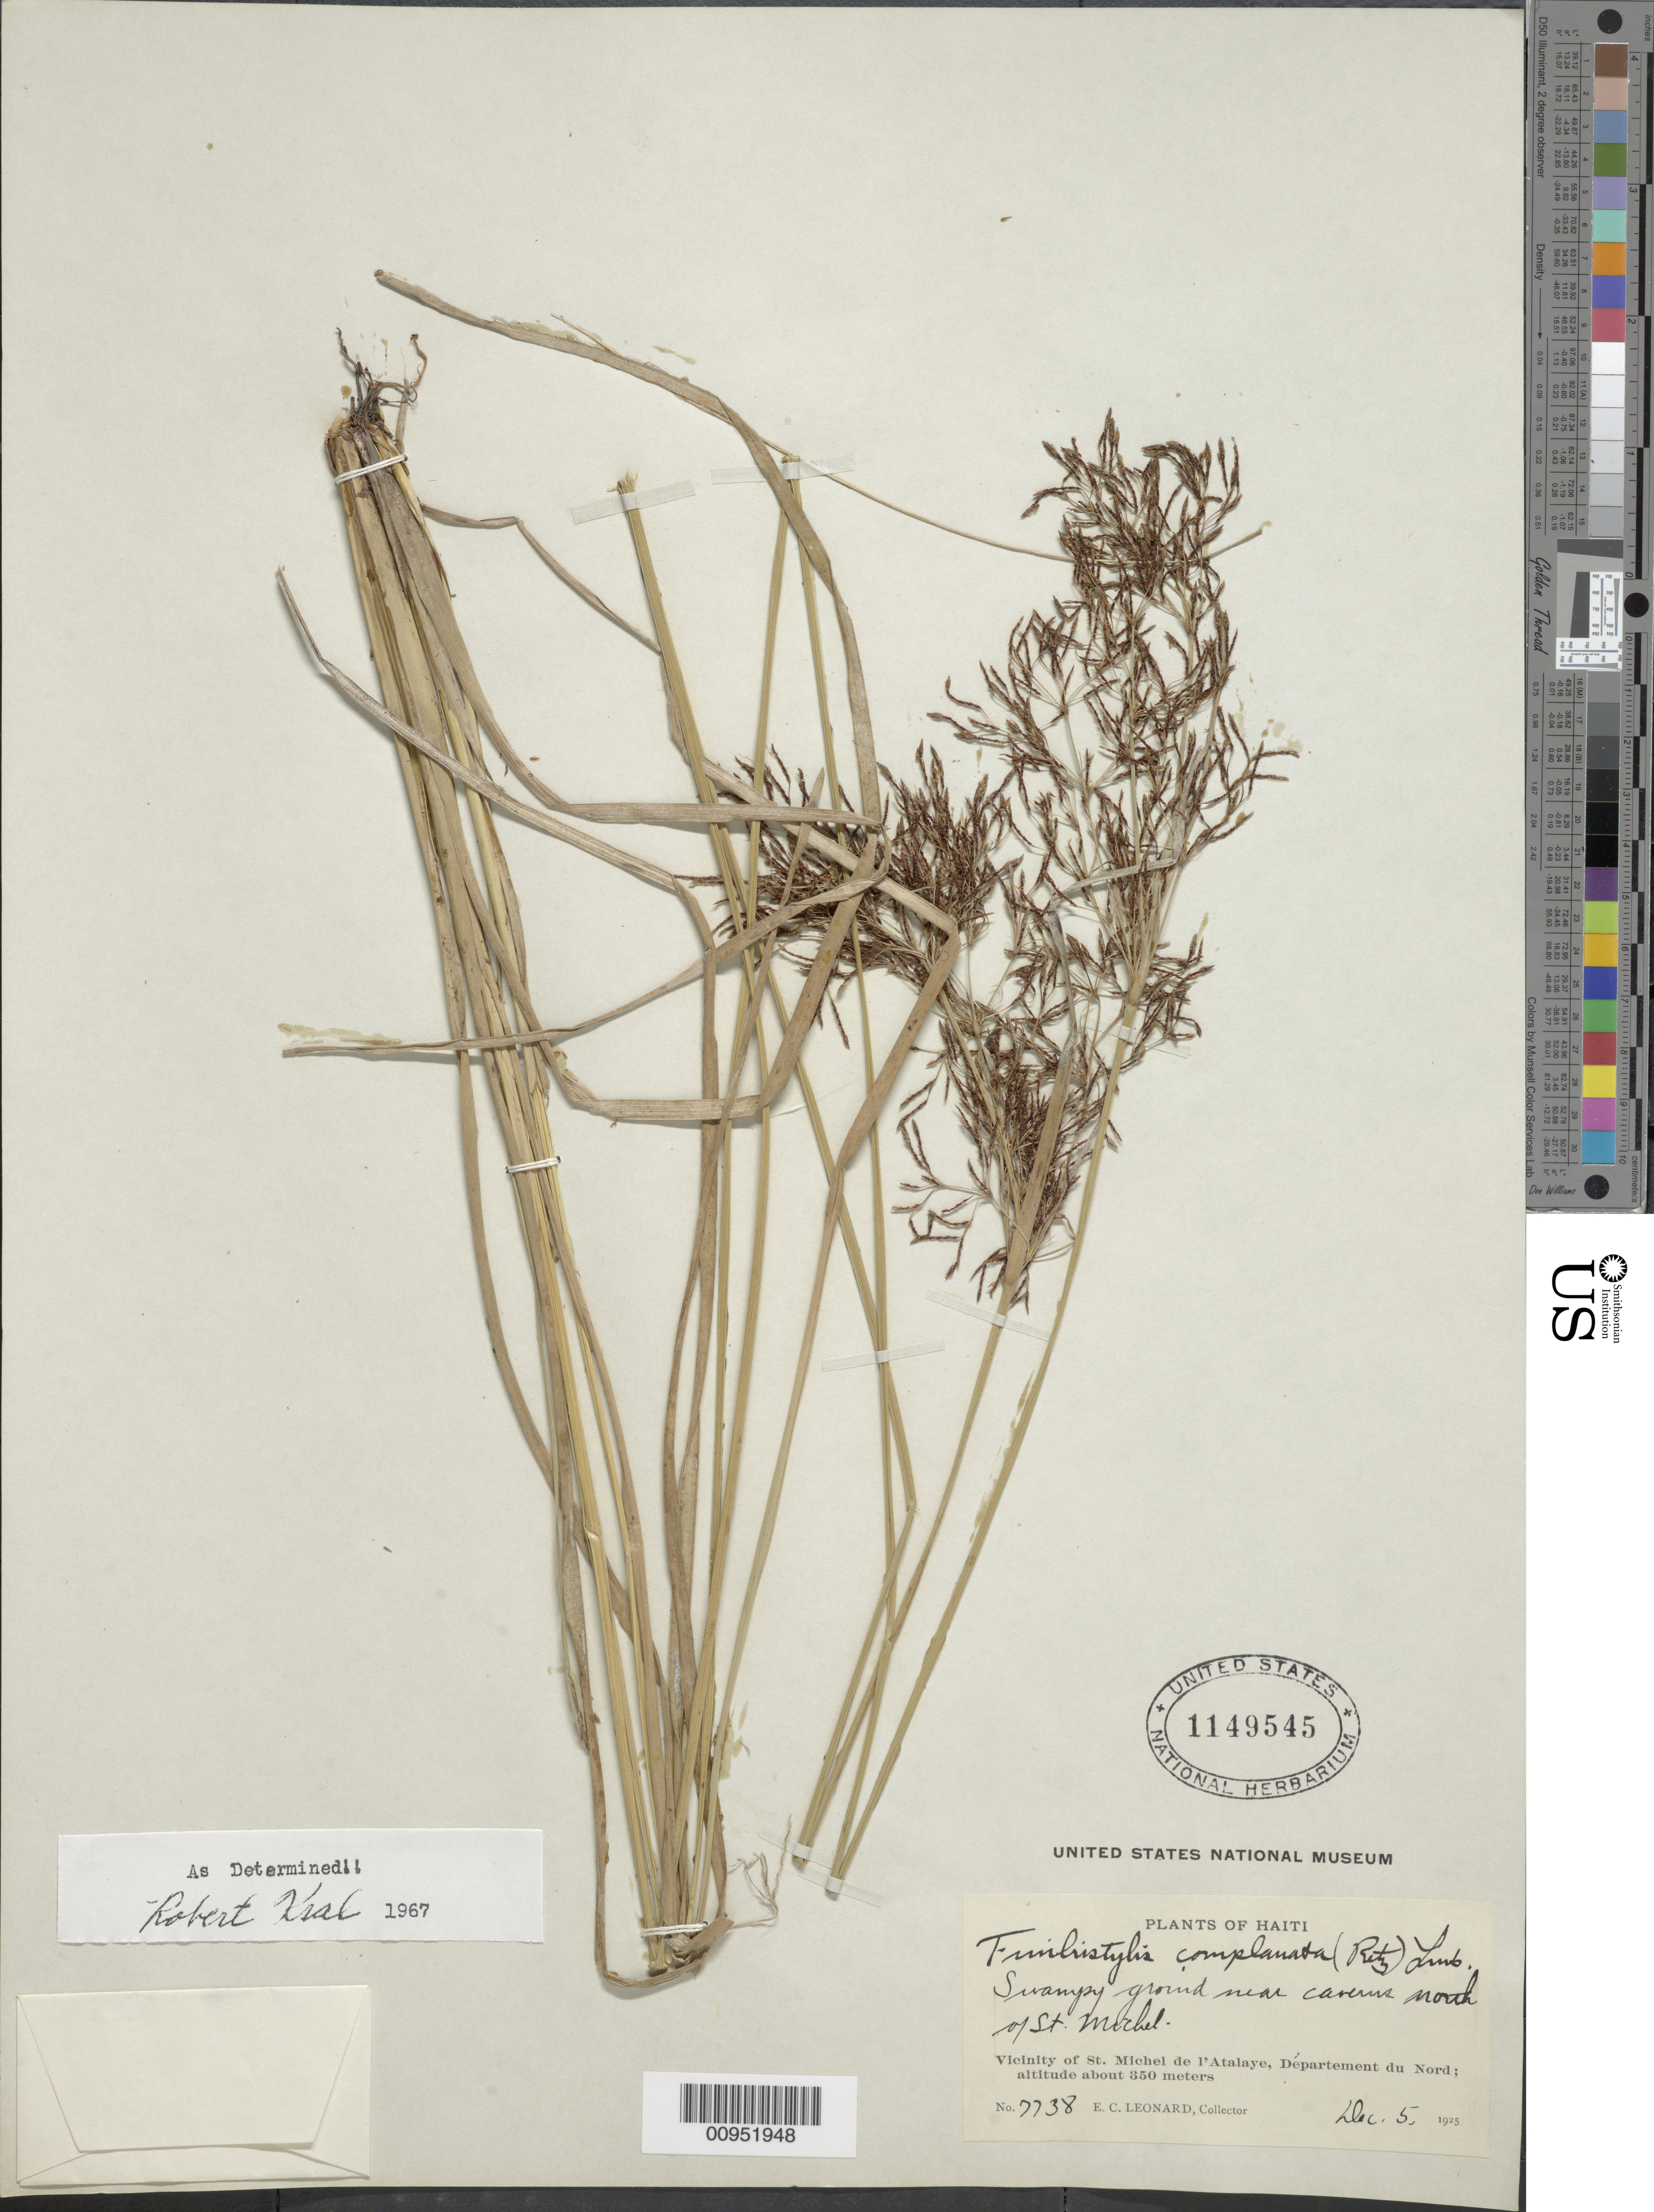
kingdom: Plantae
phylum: Tracheophyta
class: Liliopsida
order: Poales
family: Cyperaceae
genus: Fimbristylis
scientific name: Fimbristylis complanata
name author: (Retz.) Link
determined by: Kral, Robert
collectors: E. C. Leonard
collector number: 7738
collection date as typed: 05 Dec 1925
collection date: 1925-12-05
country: Haiti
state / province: Artibonite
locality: Vicinity of St. Michel de l'Atalaye, swampy ground near caverns mouth of St. Michel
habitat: Swampy ground near caverns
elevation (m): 350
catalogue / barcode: US 1149545